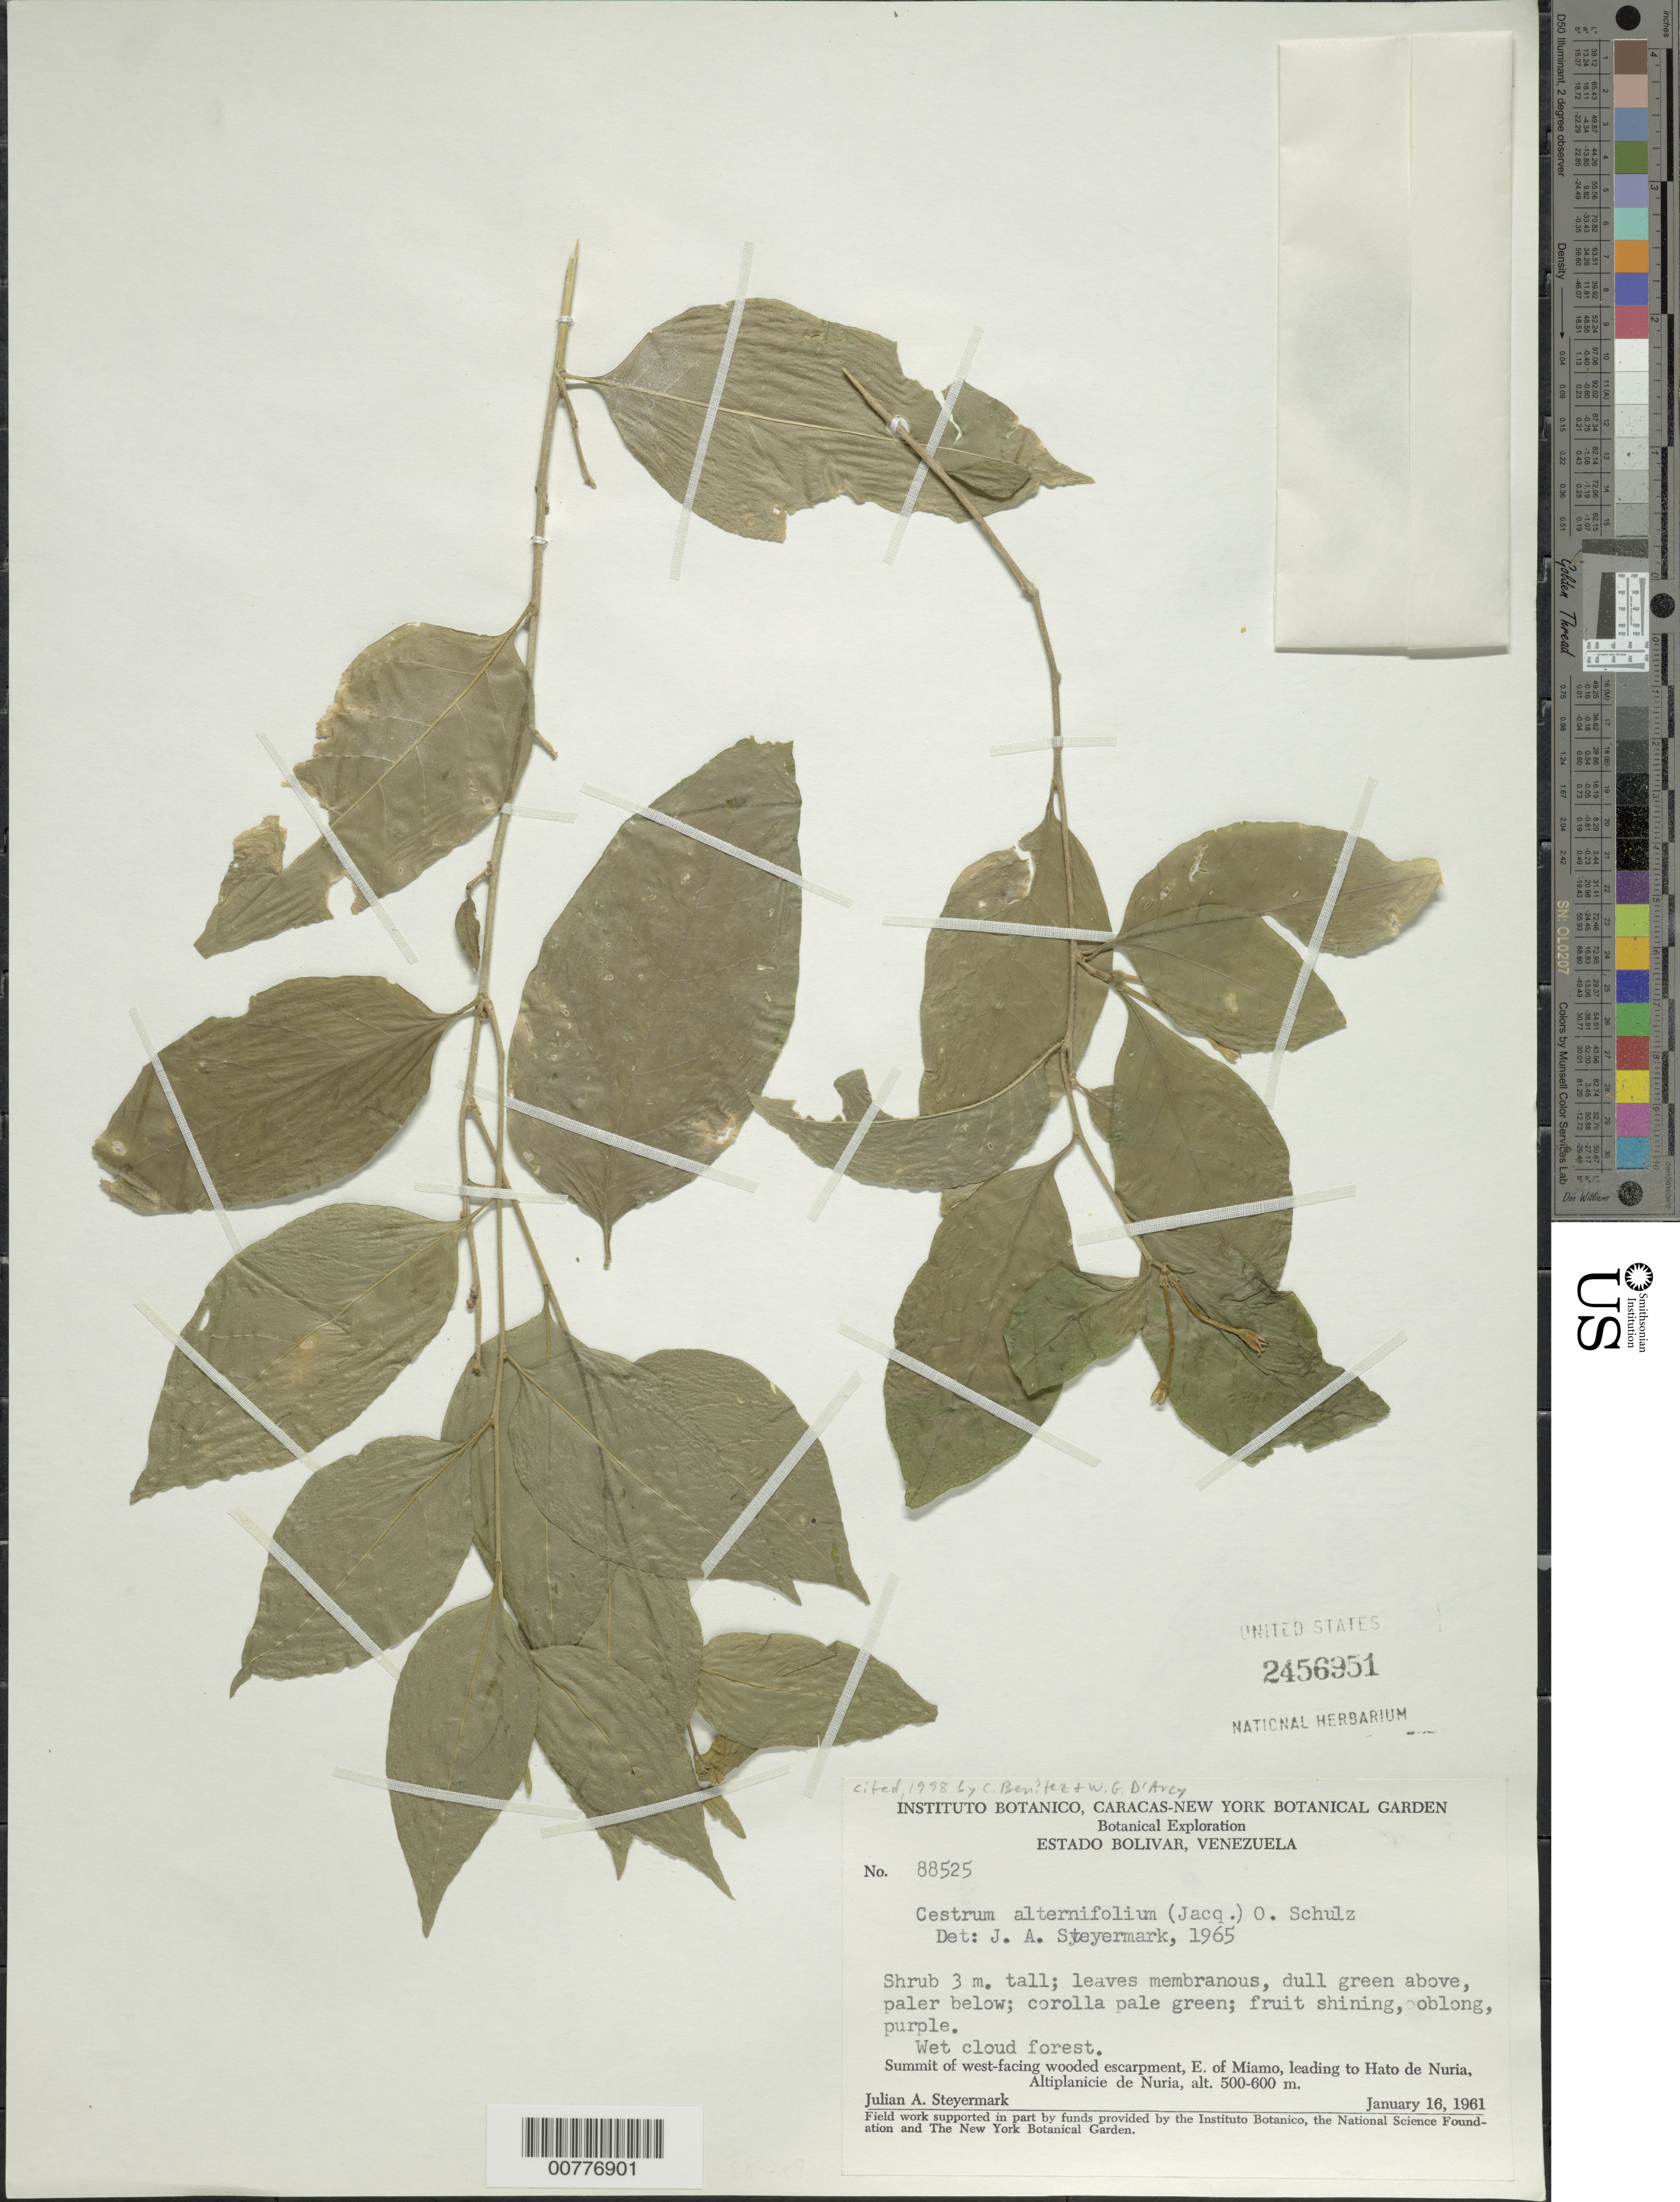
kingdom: Plantae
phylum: Tracheophyta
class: Magnoliopsida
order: Solanales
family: Solanaceae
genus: Cestrum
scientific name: Cestrum alternifolium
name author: (Jacq.) O.E. Schulz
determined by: Steyermark, Julian A., (VEN)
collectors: J. Steyermark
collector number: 88525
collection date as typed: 16-Jan-61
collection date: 1961-01-16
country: Venezuela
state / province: Bolívar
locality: Miamo, E of, leading to Hato de Nuria, Altiplanicie de Nuria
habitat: Wet cloud forest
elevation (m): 500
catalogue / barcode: US 2456951